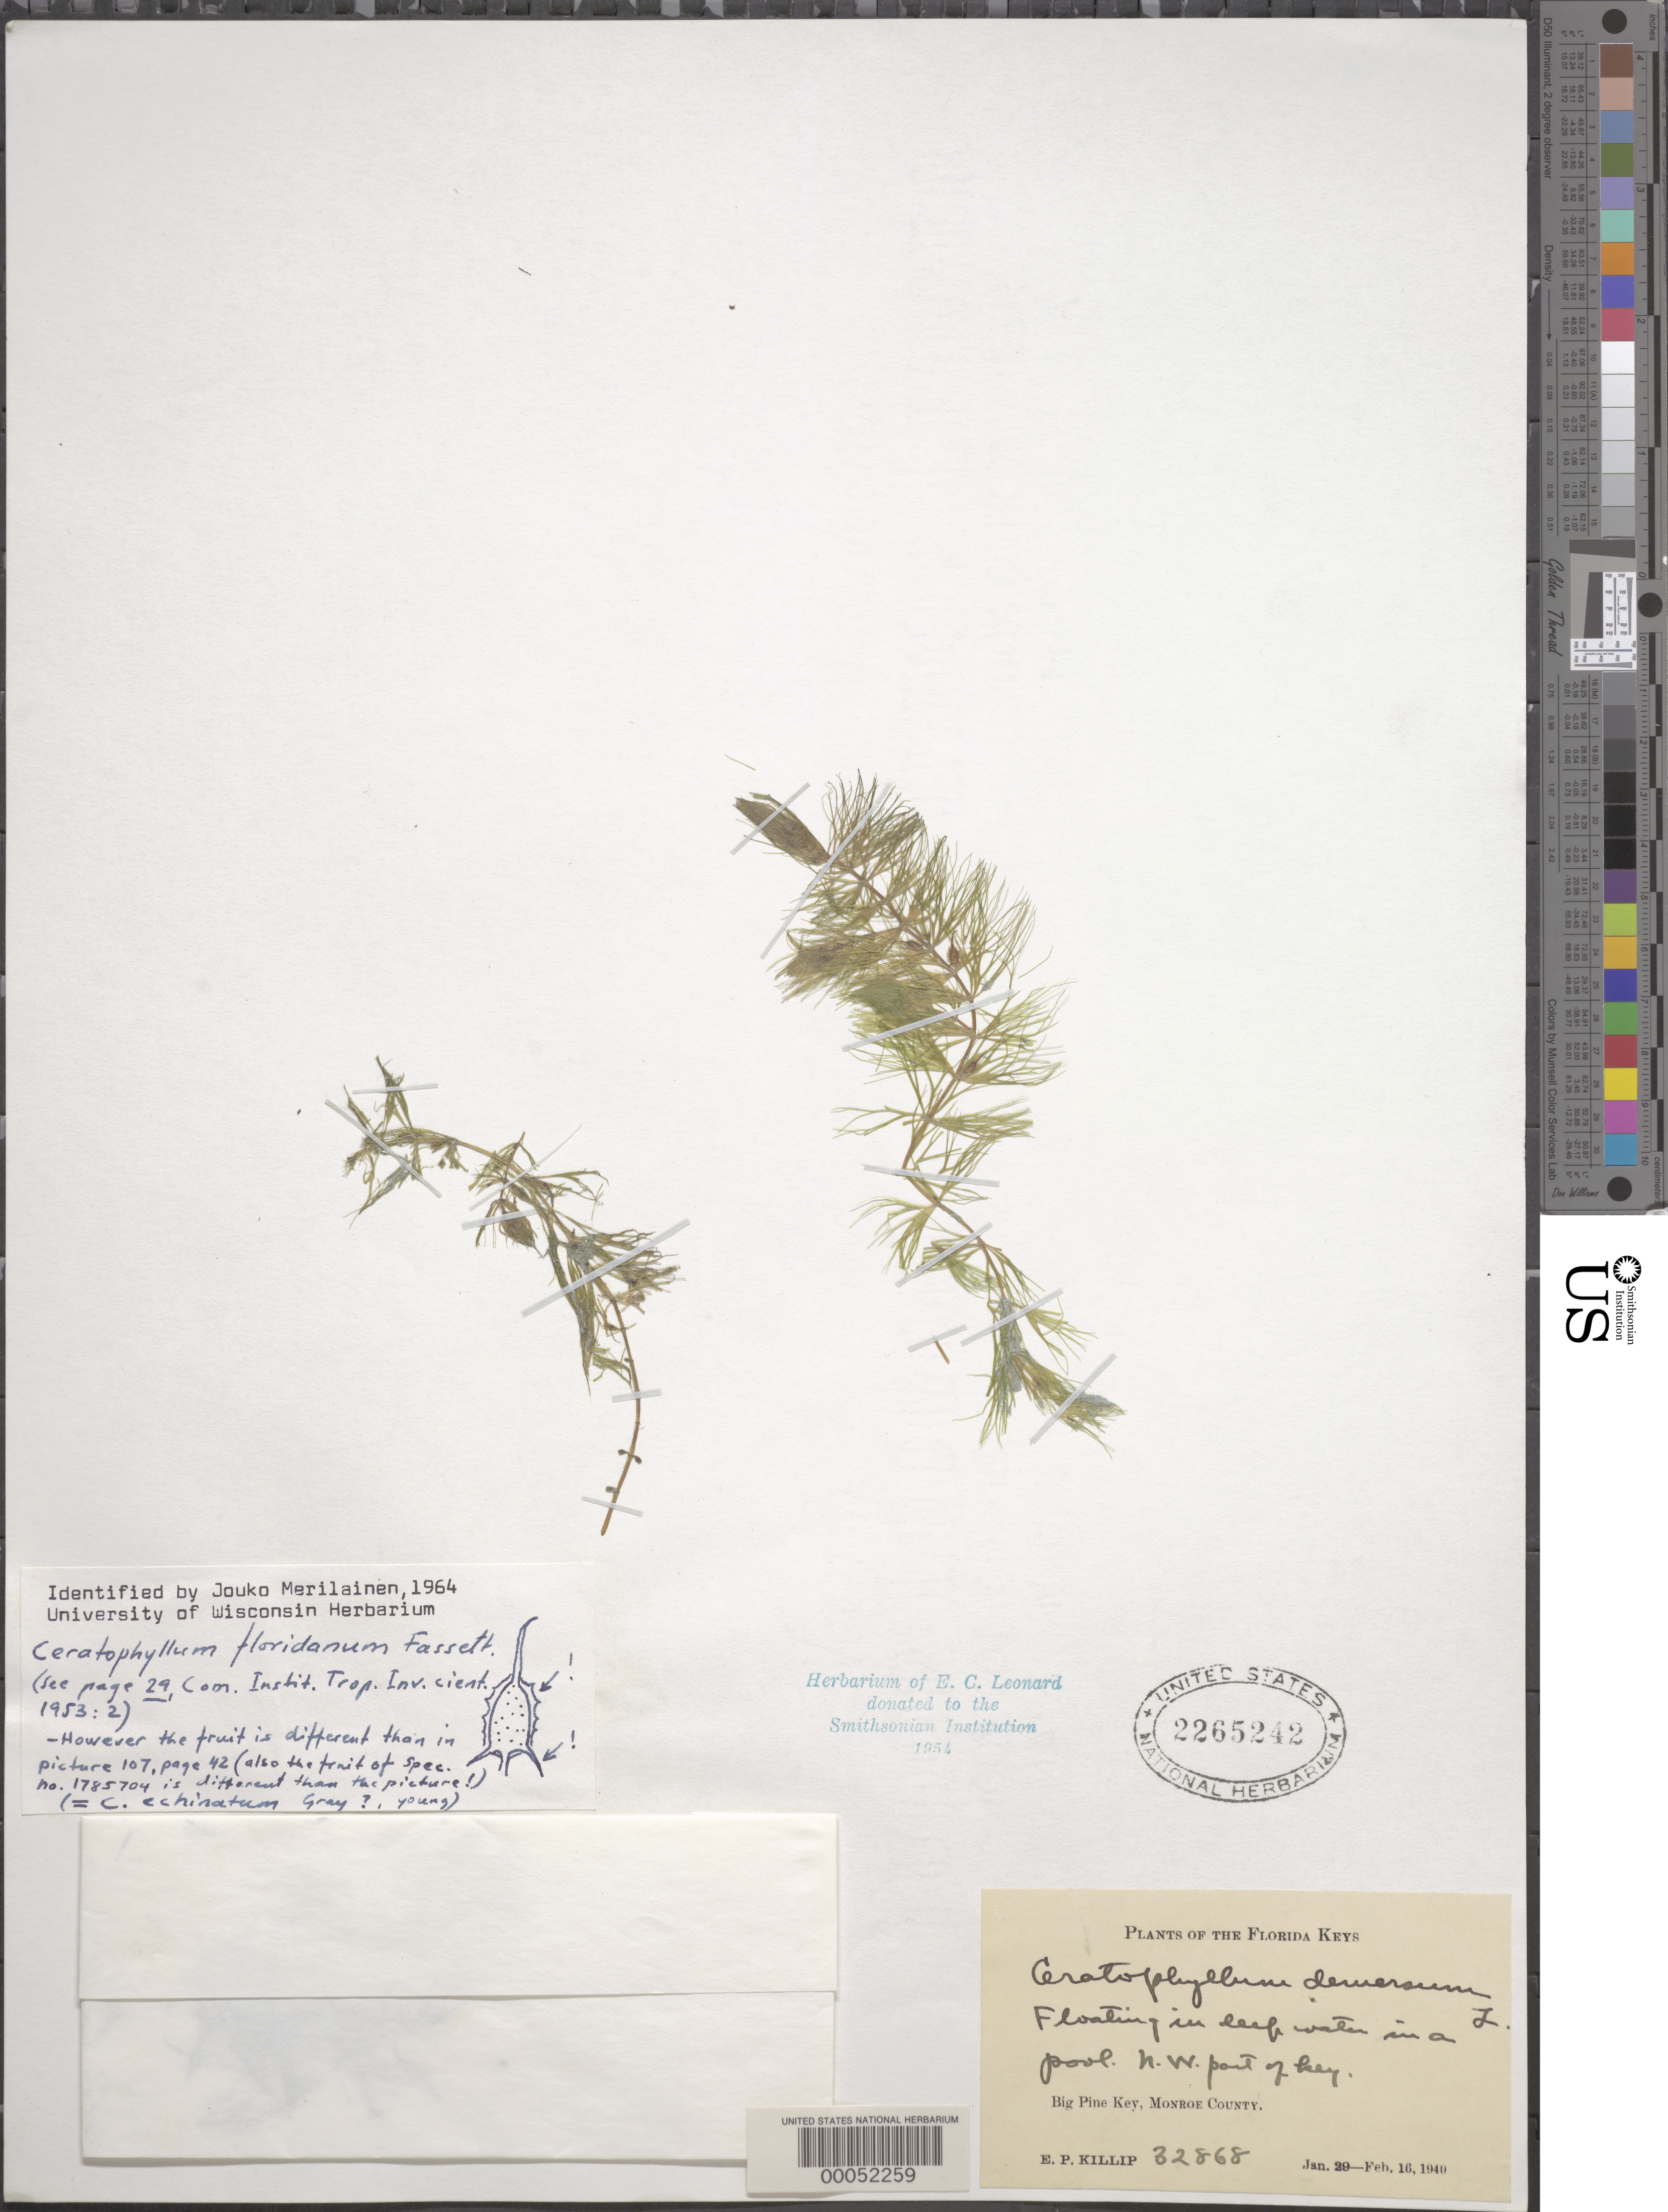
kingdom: Plantae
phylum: Tracheophyta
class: Magnoliopsida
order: Ceratophyllales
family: Ceratophyllaceae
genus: Ceratophyllum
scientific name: Ceratophyllum demersum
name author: L.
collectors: E. P. Killip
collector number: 82868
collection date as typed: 26 Jan 1940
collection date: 1940-01-26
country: United States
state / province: Florida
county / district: Monroe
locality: Big pine key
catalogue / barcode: US 2265242